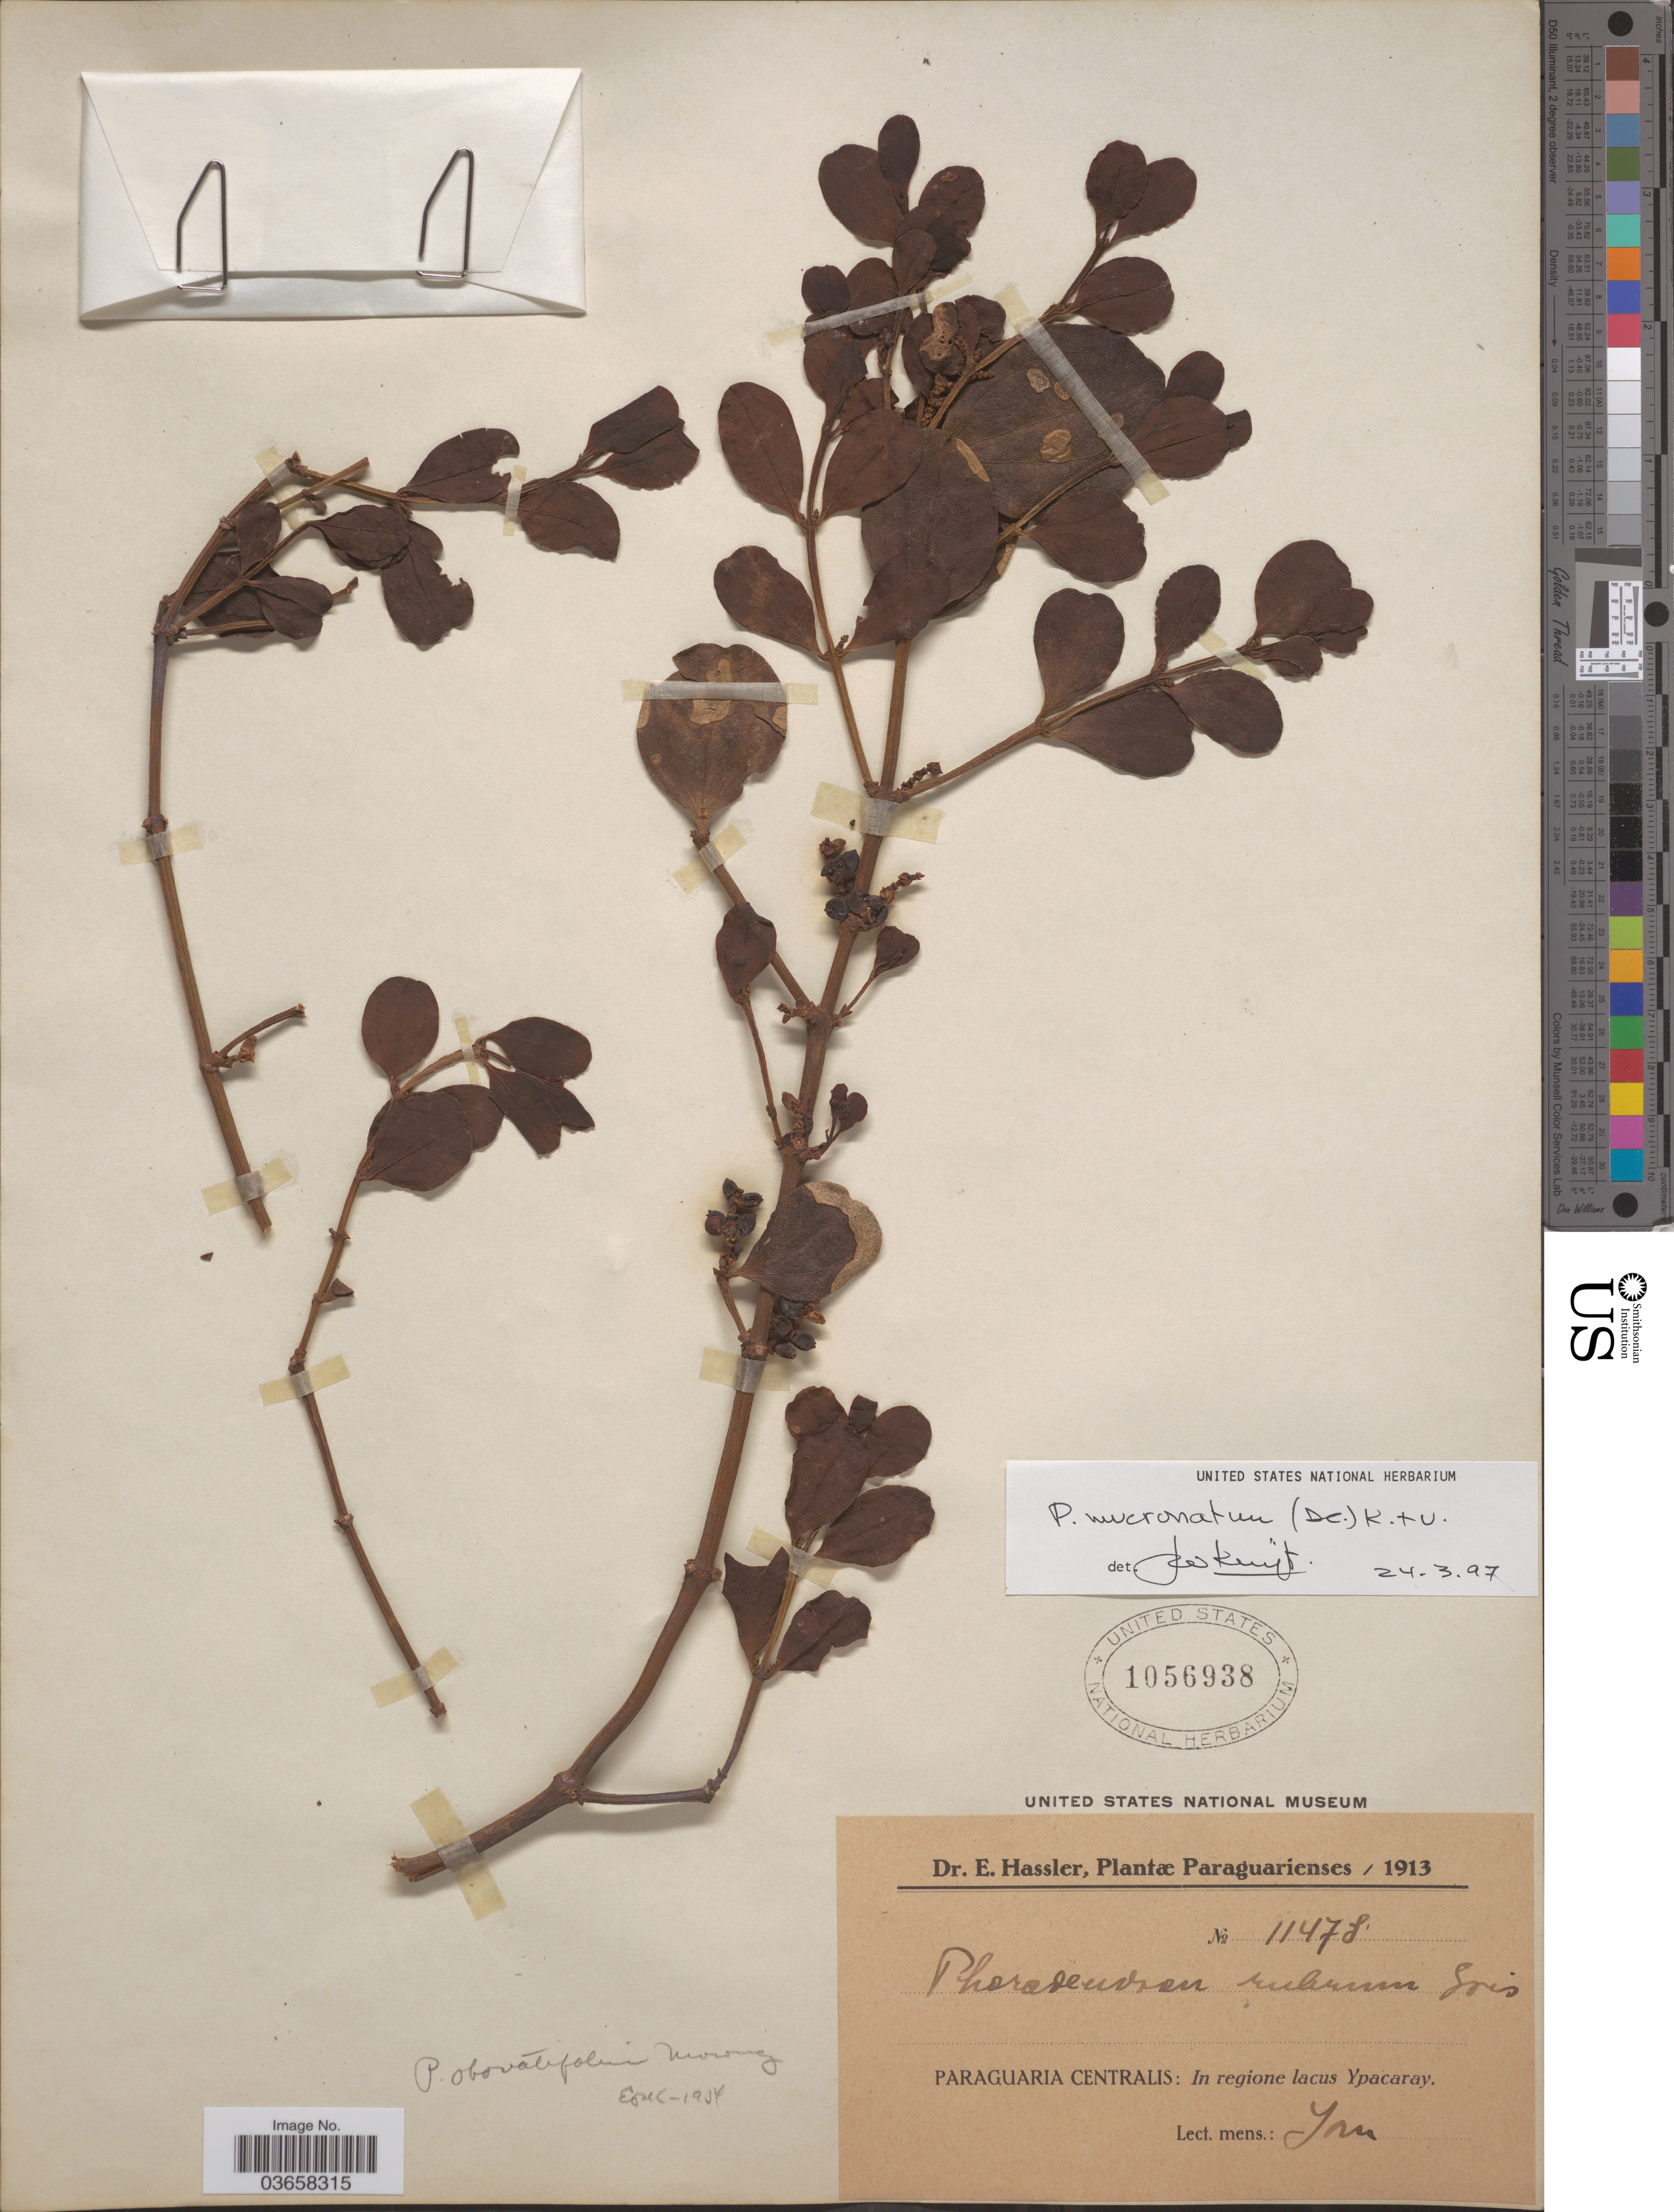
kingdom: Plantae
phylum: Tracheophyta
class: Magnoliopsida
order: Santalales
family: Viscaceae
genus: Phoradendron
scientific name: Phoradendron mucronatum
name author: (DC.) Krug & Urb.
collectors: E. Hassler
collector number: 11478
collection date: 1913-01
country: Paraguay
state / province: Paraguari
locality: Paraguaria Centralis: In regione lacus Ypacaray.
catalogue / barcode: US 1056938